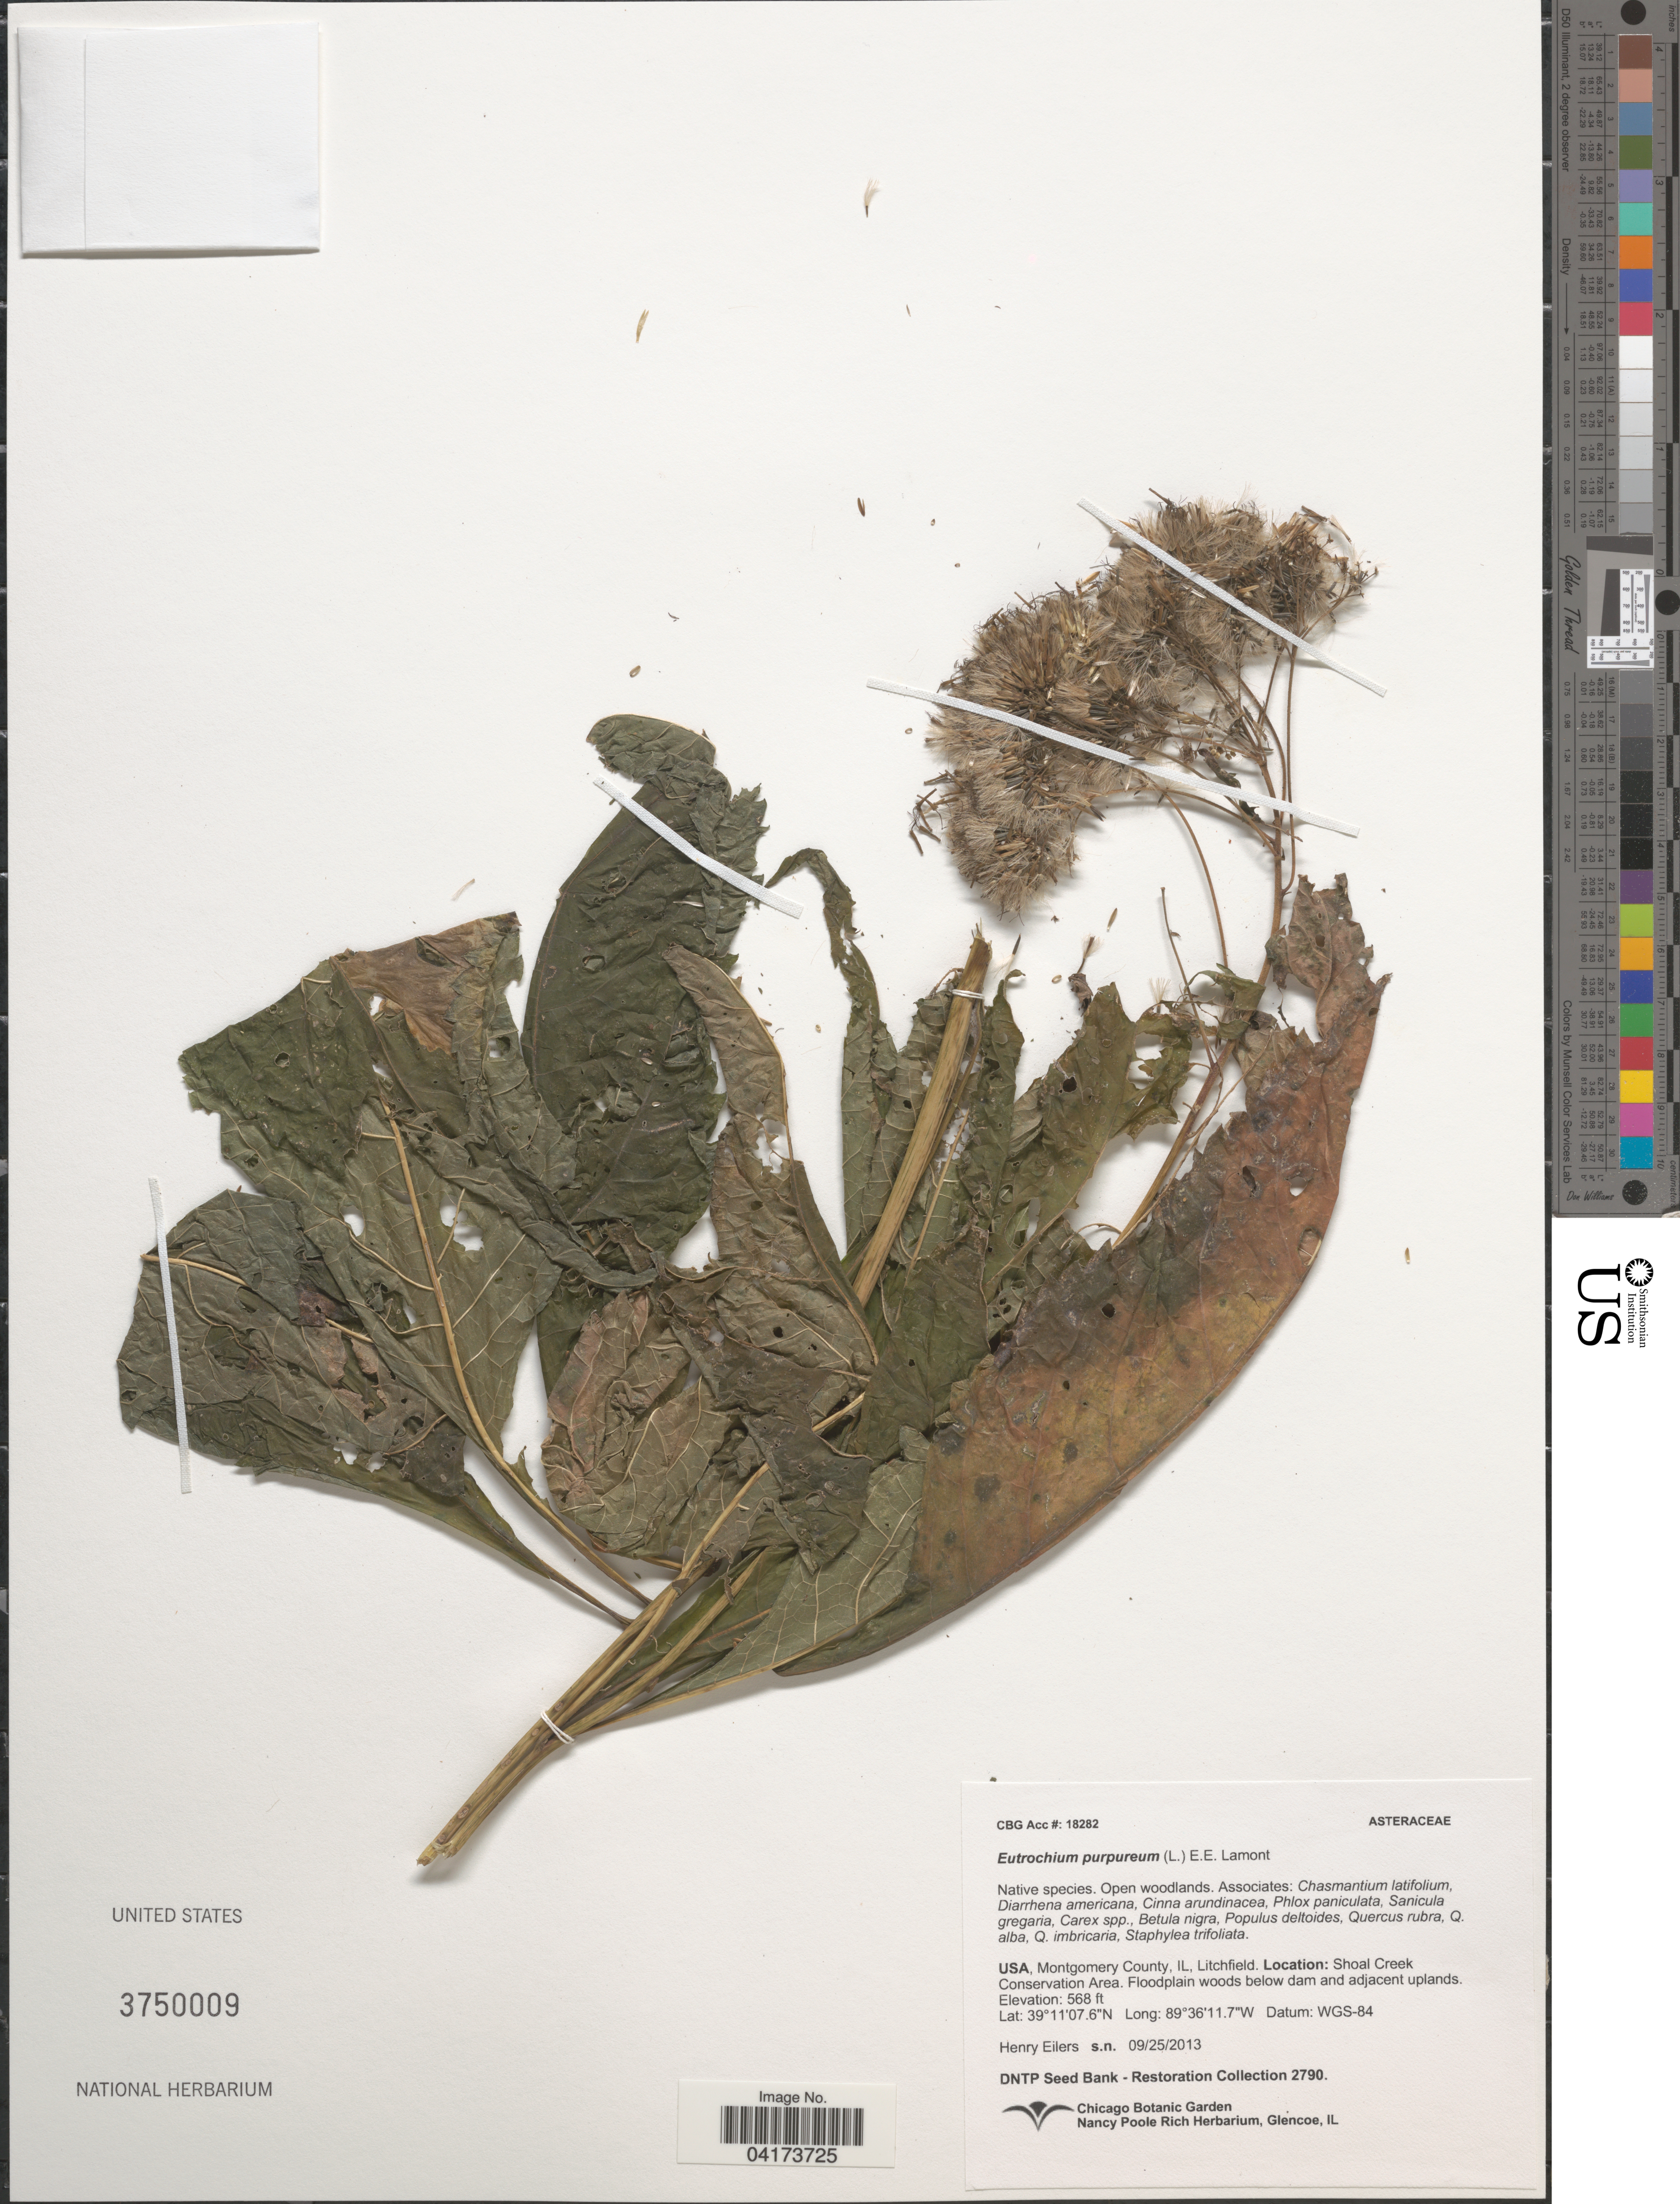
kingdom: Plantae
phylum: Tracheophyta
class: Magnoliopsida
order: Asterales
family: Asteraceae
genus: Eutrochium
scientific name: Eutrochium purpureum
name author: (L.) E.E. Lamont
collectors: H. Eilers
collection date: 2013-09-25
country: United States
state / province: Illinois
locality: Montgomery County, Litchfield. Shoal Creek Conservation Area. Floodplain woods below dam and adjacent uplands.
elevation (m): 173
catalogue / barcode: US 3750009